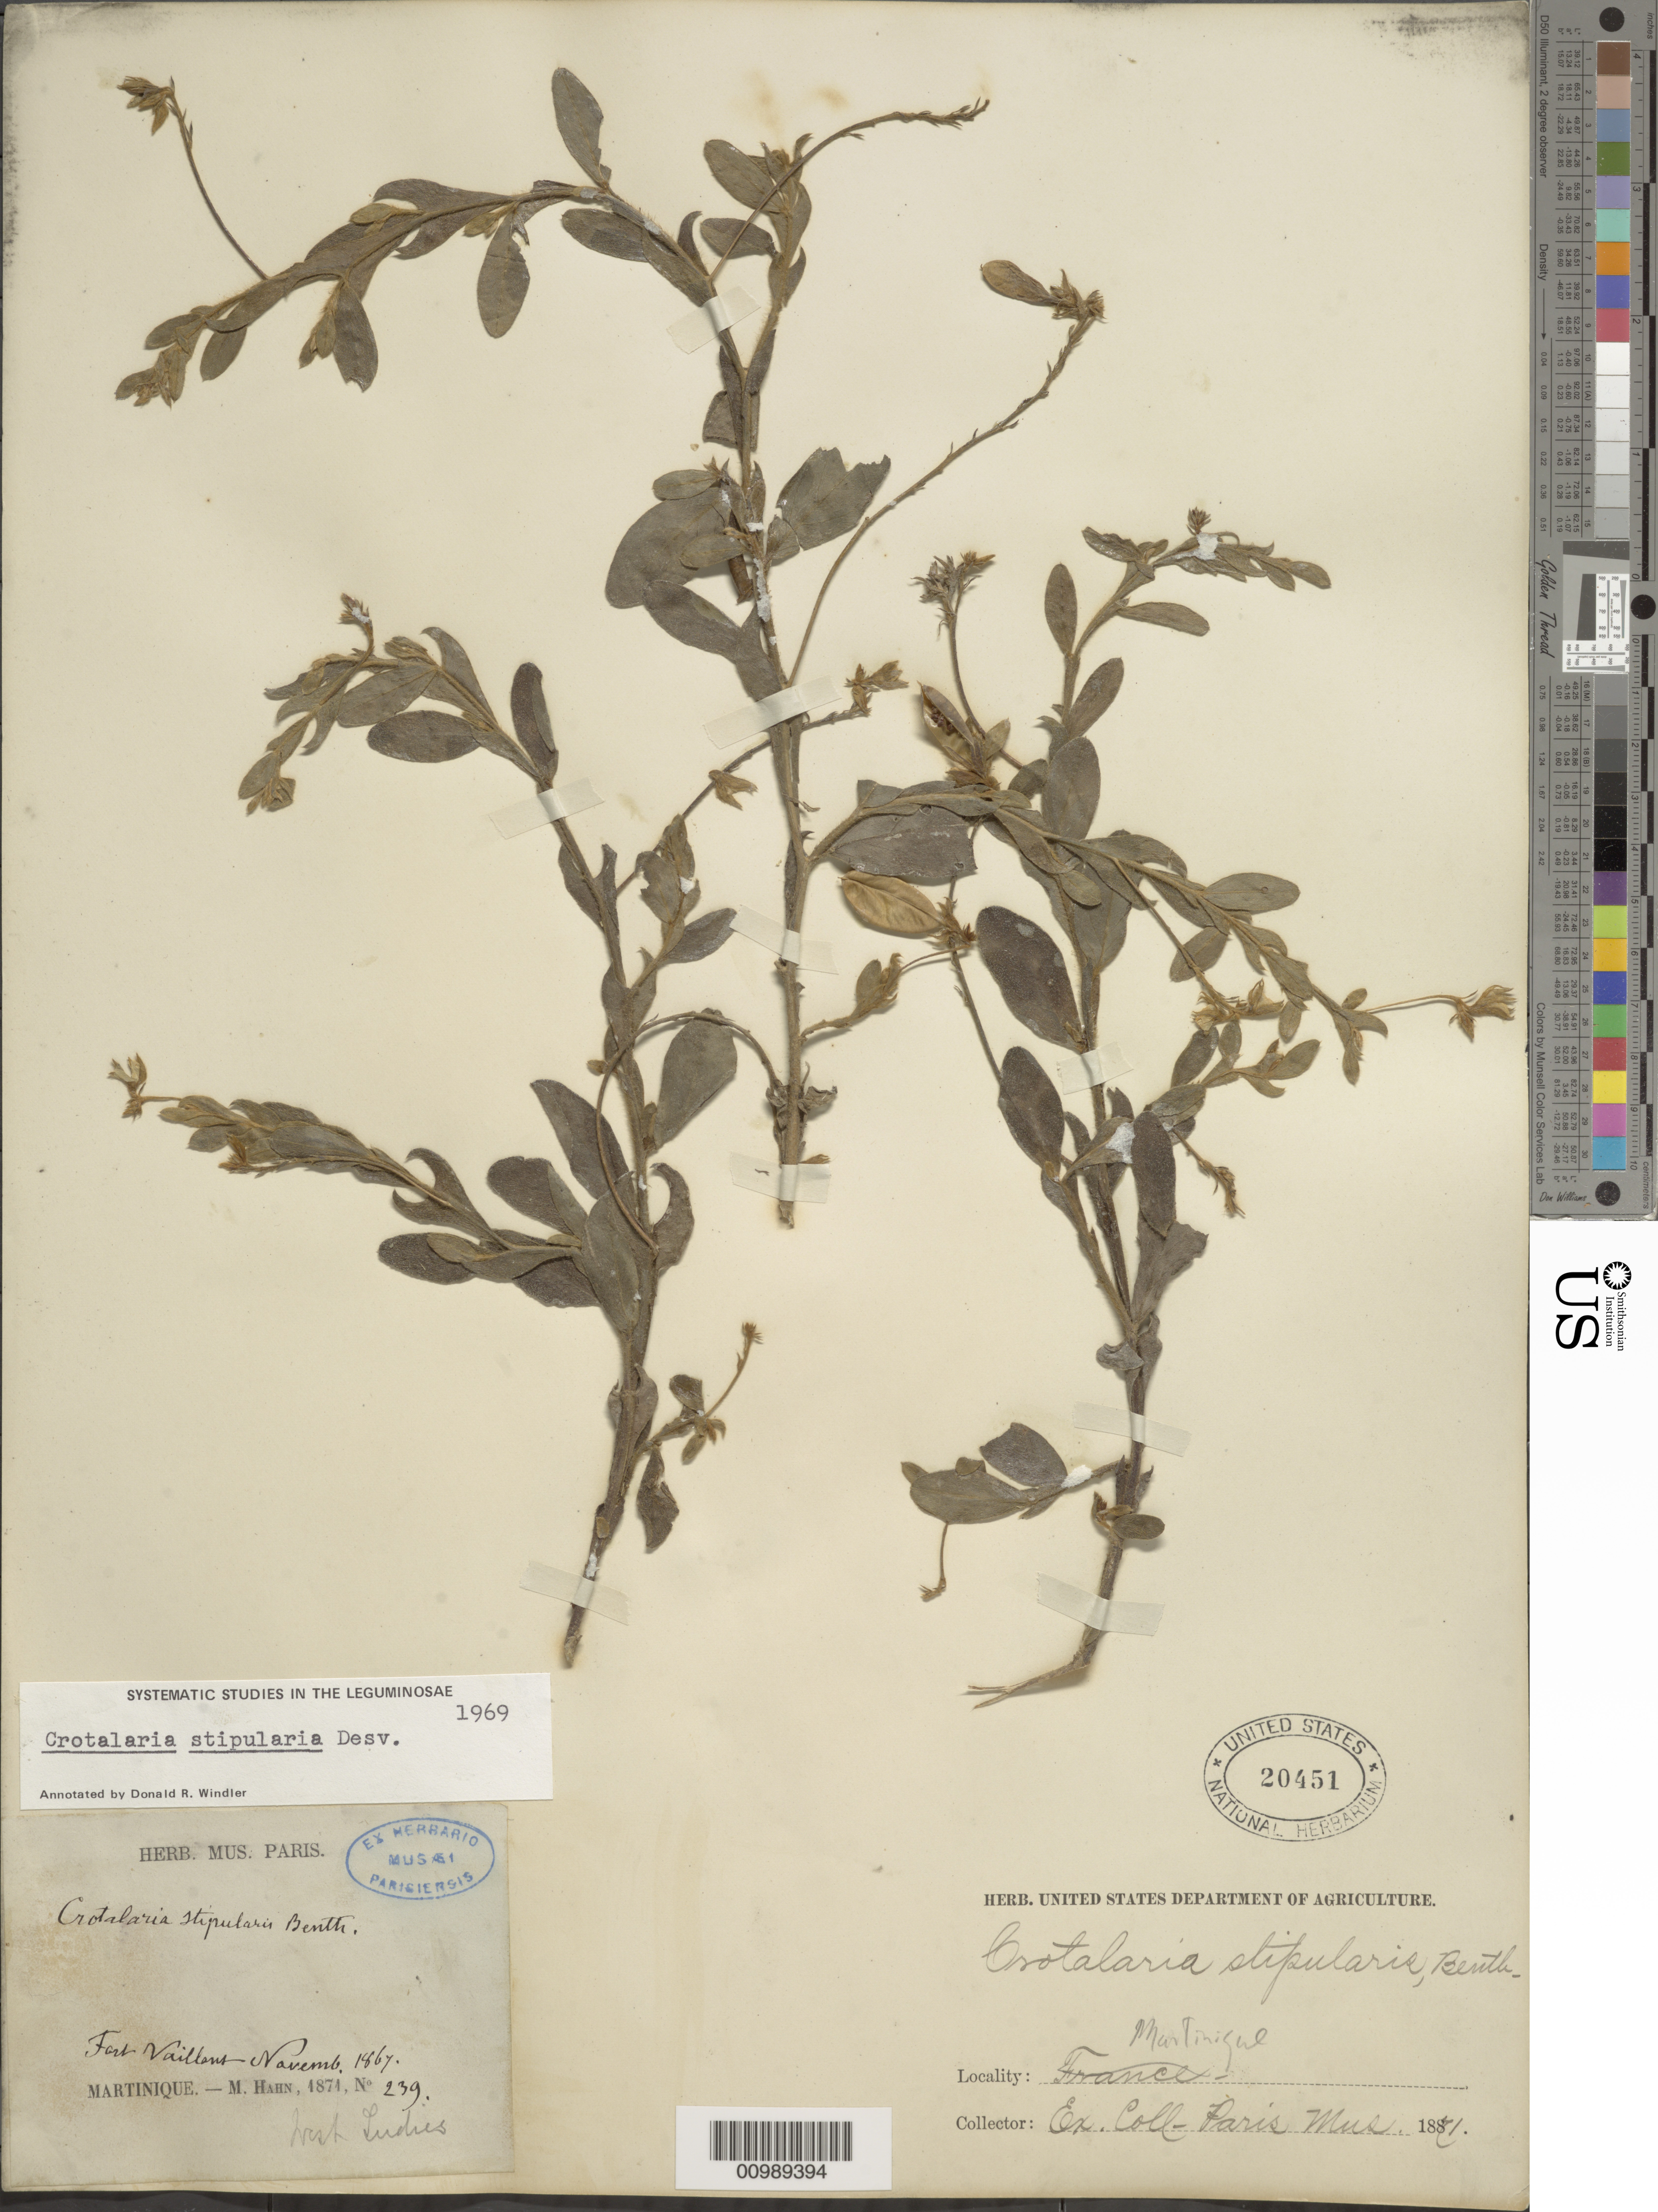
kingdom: Plantae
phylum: Tracheophyta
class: Magnoliopsida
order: Fabales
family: Fabaceae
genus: Crotalaria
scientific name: Crotalaria stipularia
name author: Desv.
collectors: M. Hahn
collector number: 239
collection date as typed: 1871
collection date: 1871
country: Martinique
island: Martinique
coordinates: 0 N, 0 E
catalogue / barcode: US 20451